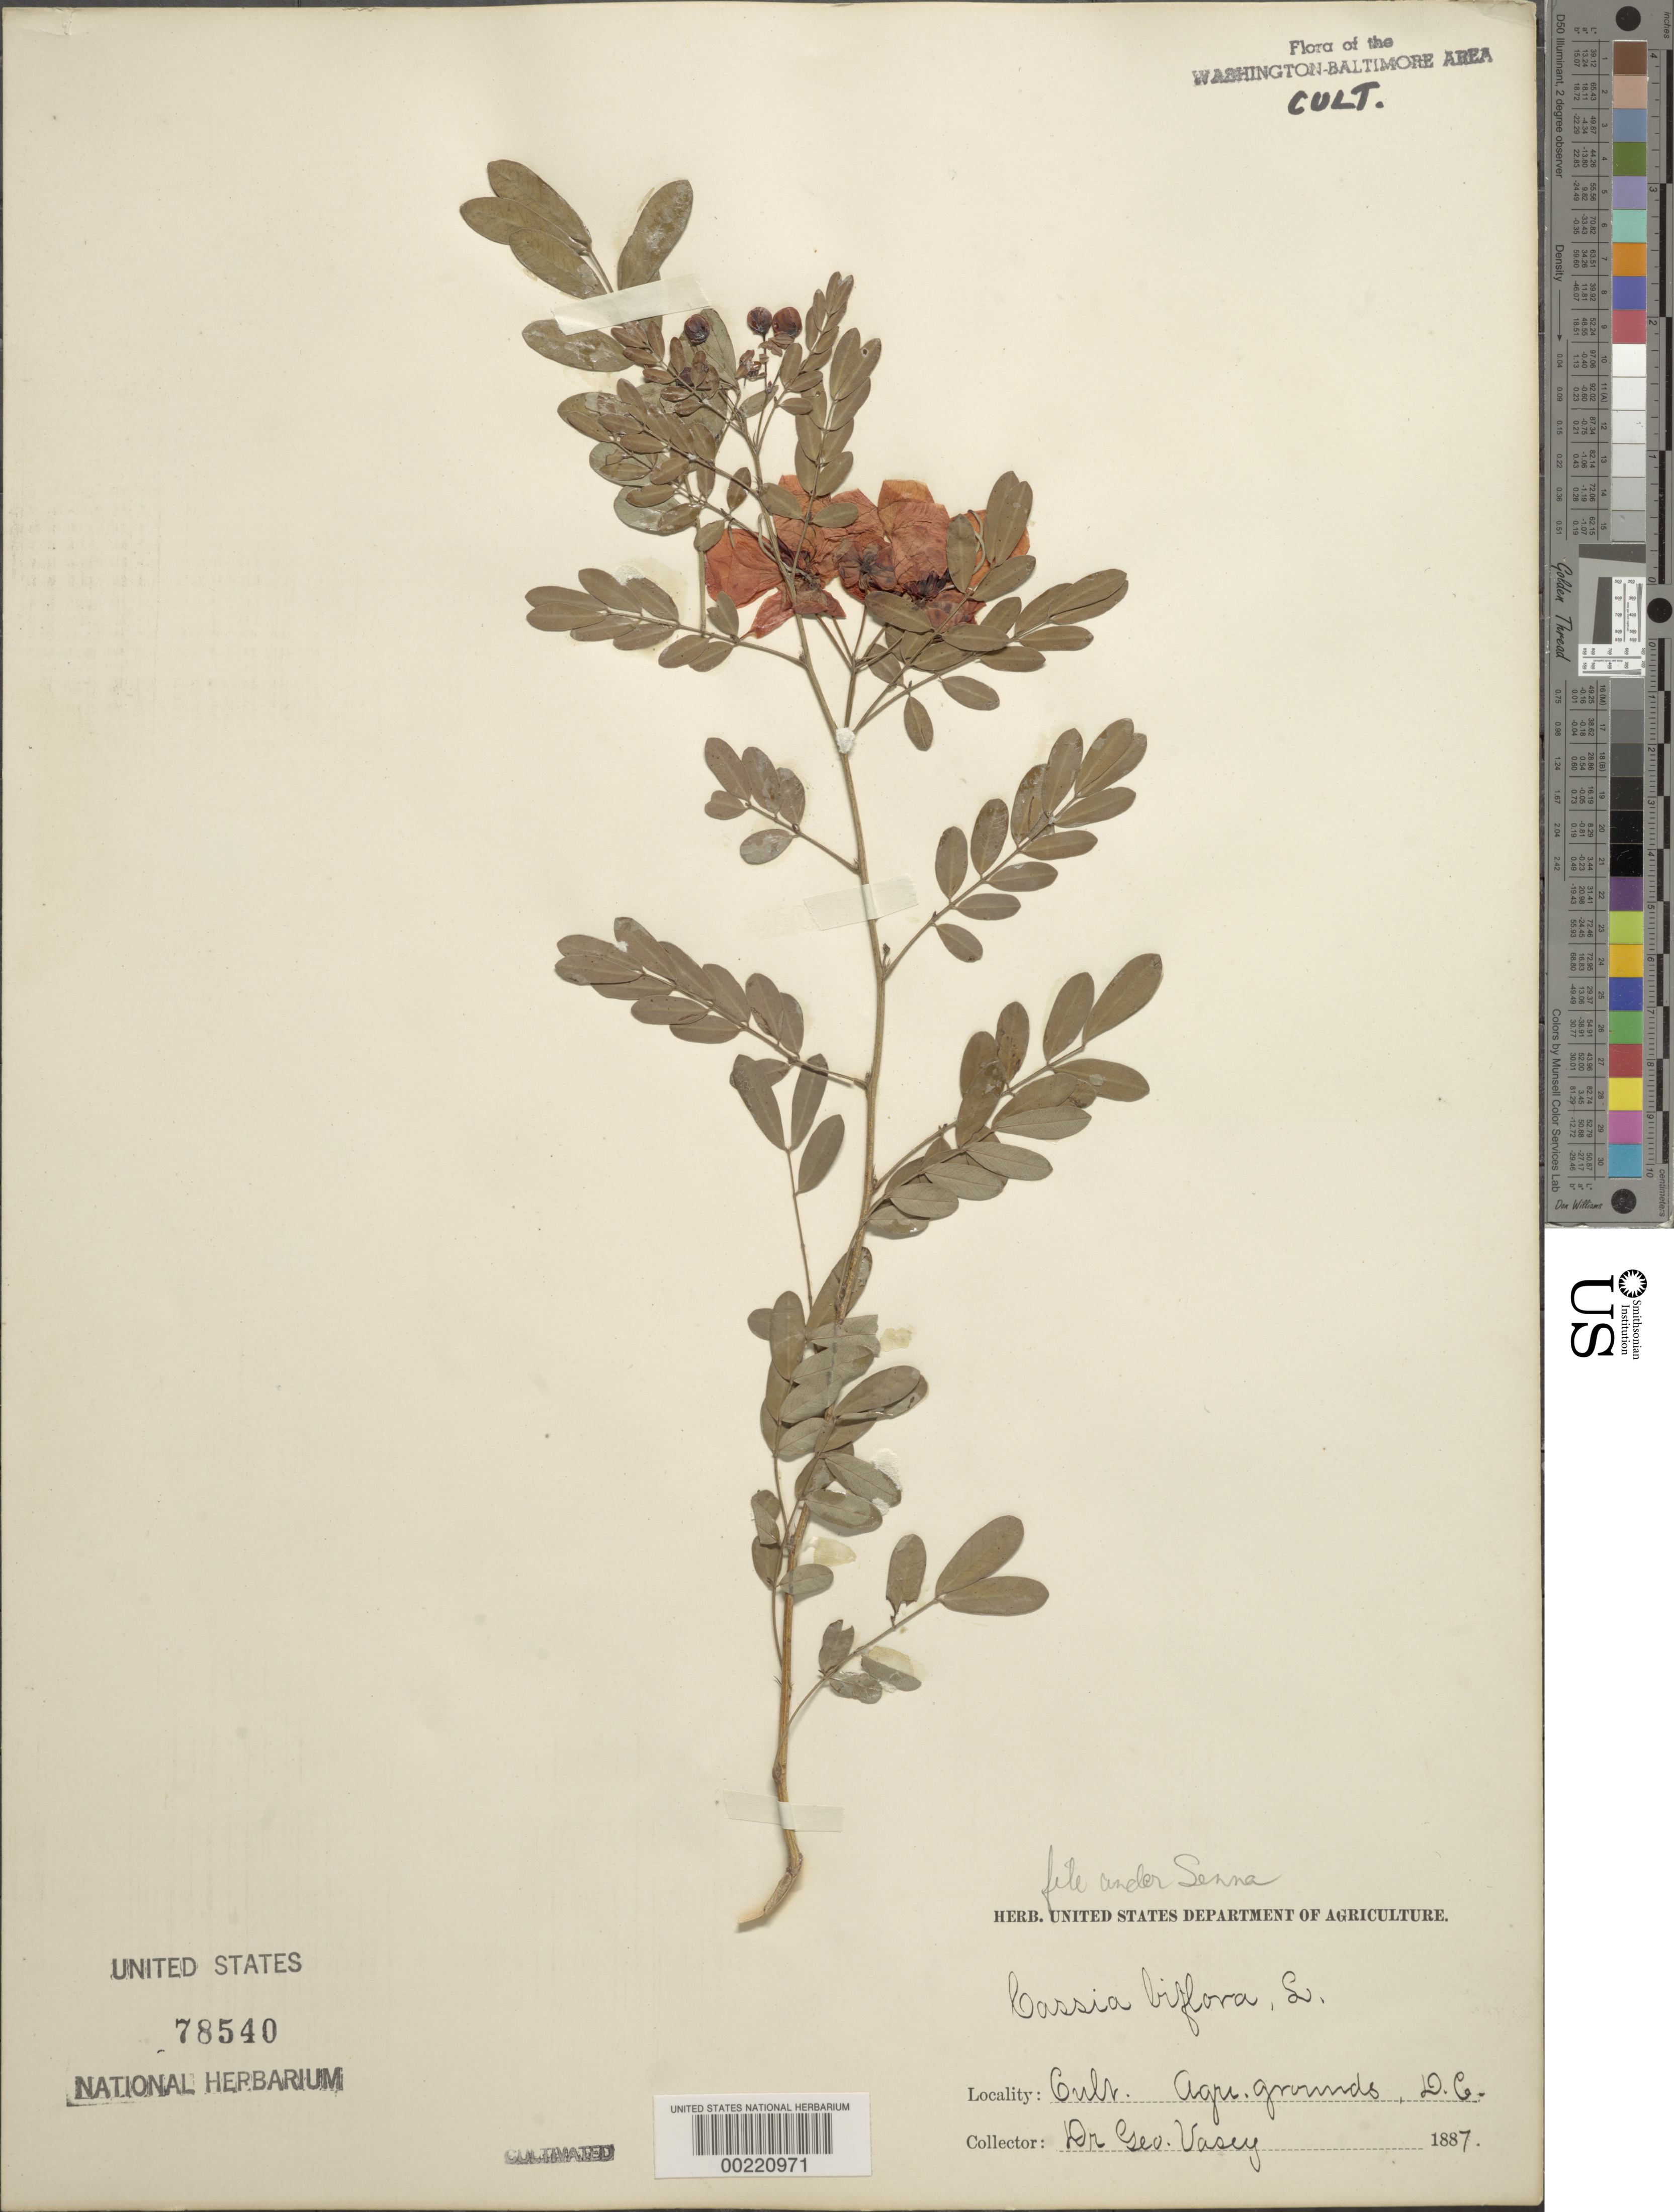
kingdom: Plantae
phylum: Tracheophyta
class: Magnoliopsida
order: Fabales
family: Fabaceae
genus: Senna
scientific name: Senna pallida var. pallida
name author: (Vahl) H.S. Irwin & Barneby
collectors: G. Vasey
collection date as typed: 1887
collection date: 1887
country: United States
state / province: District of Columbia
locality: Department of Agriculture grounds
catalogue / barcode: US 78540